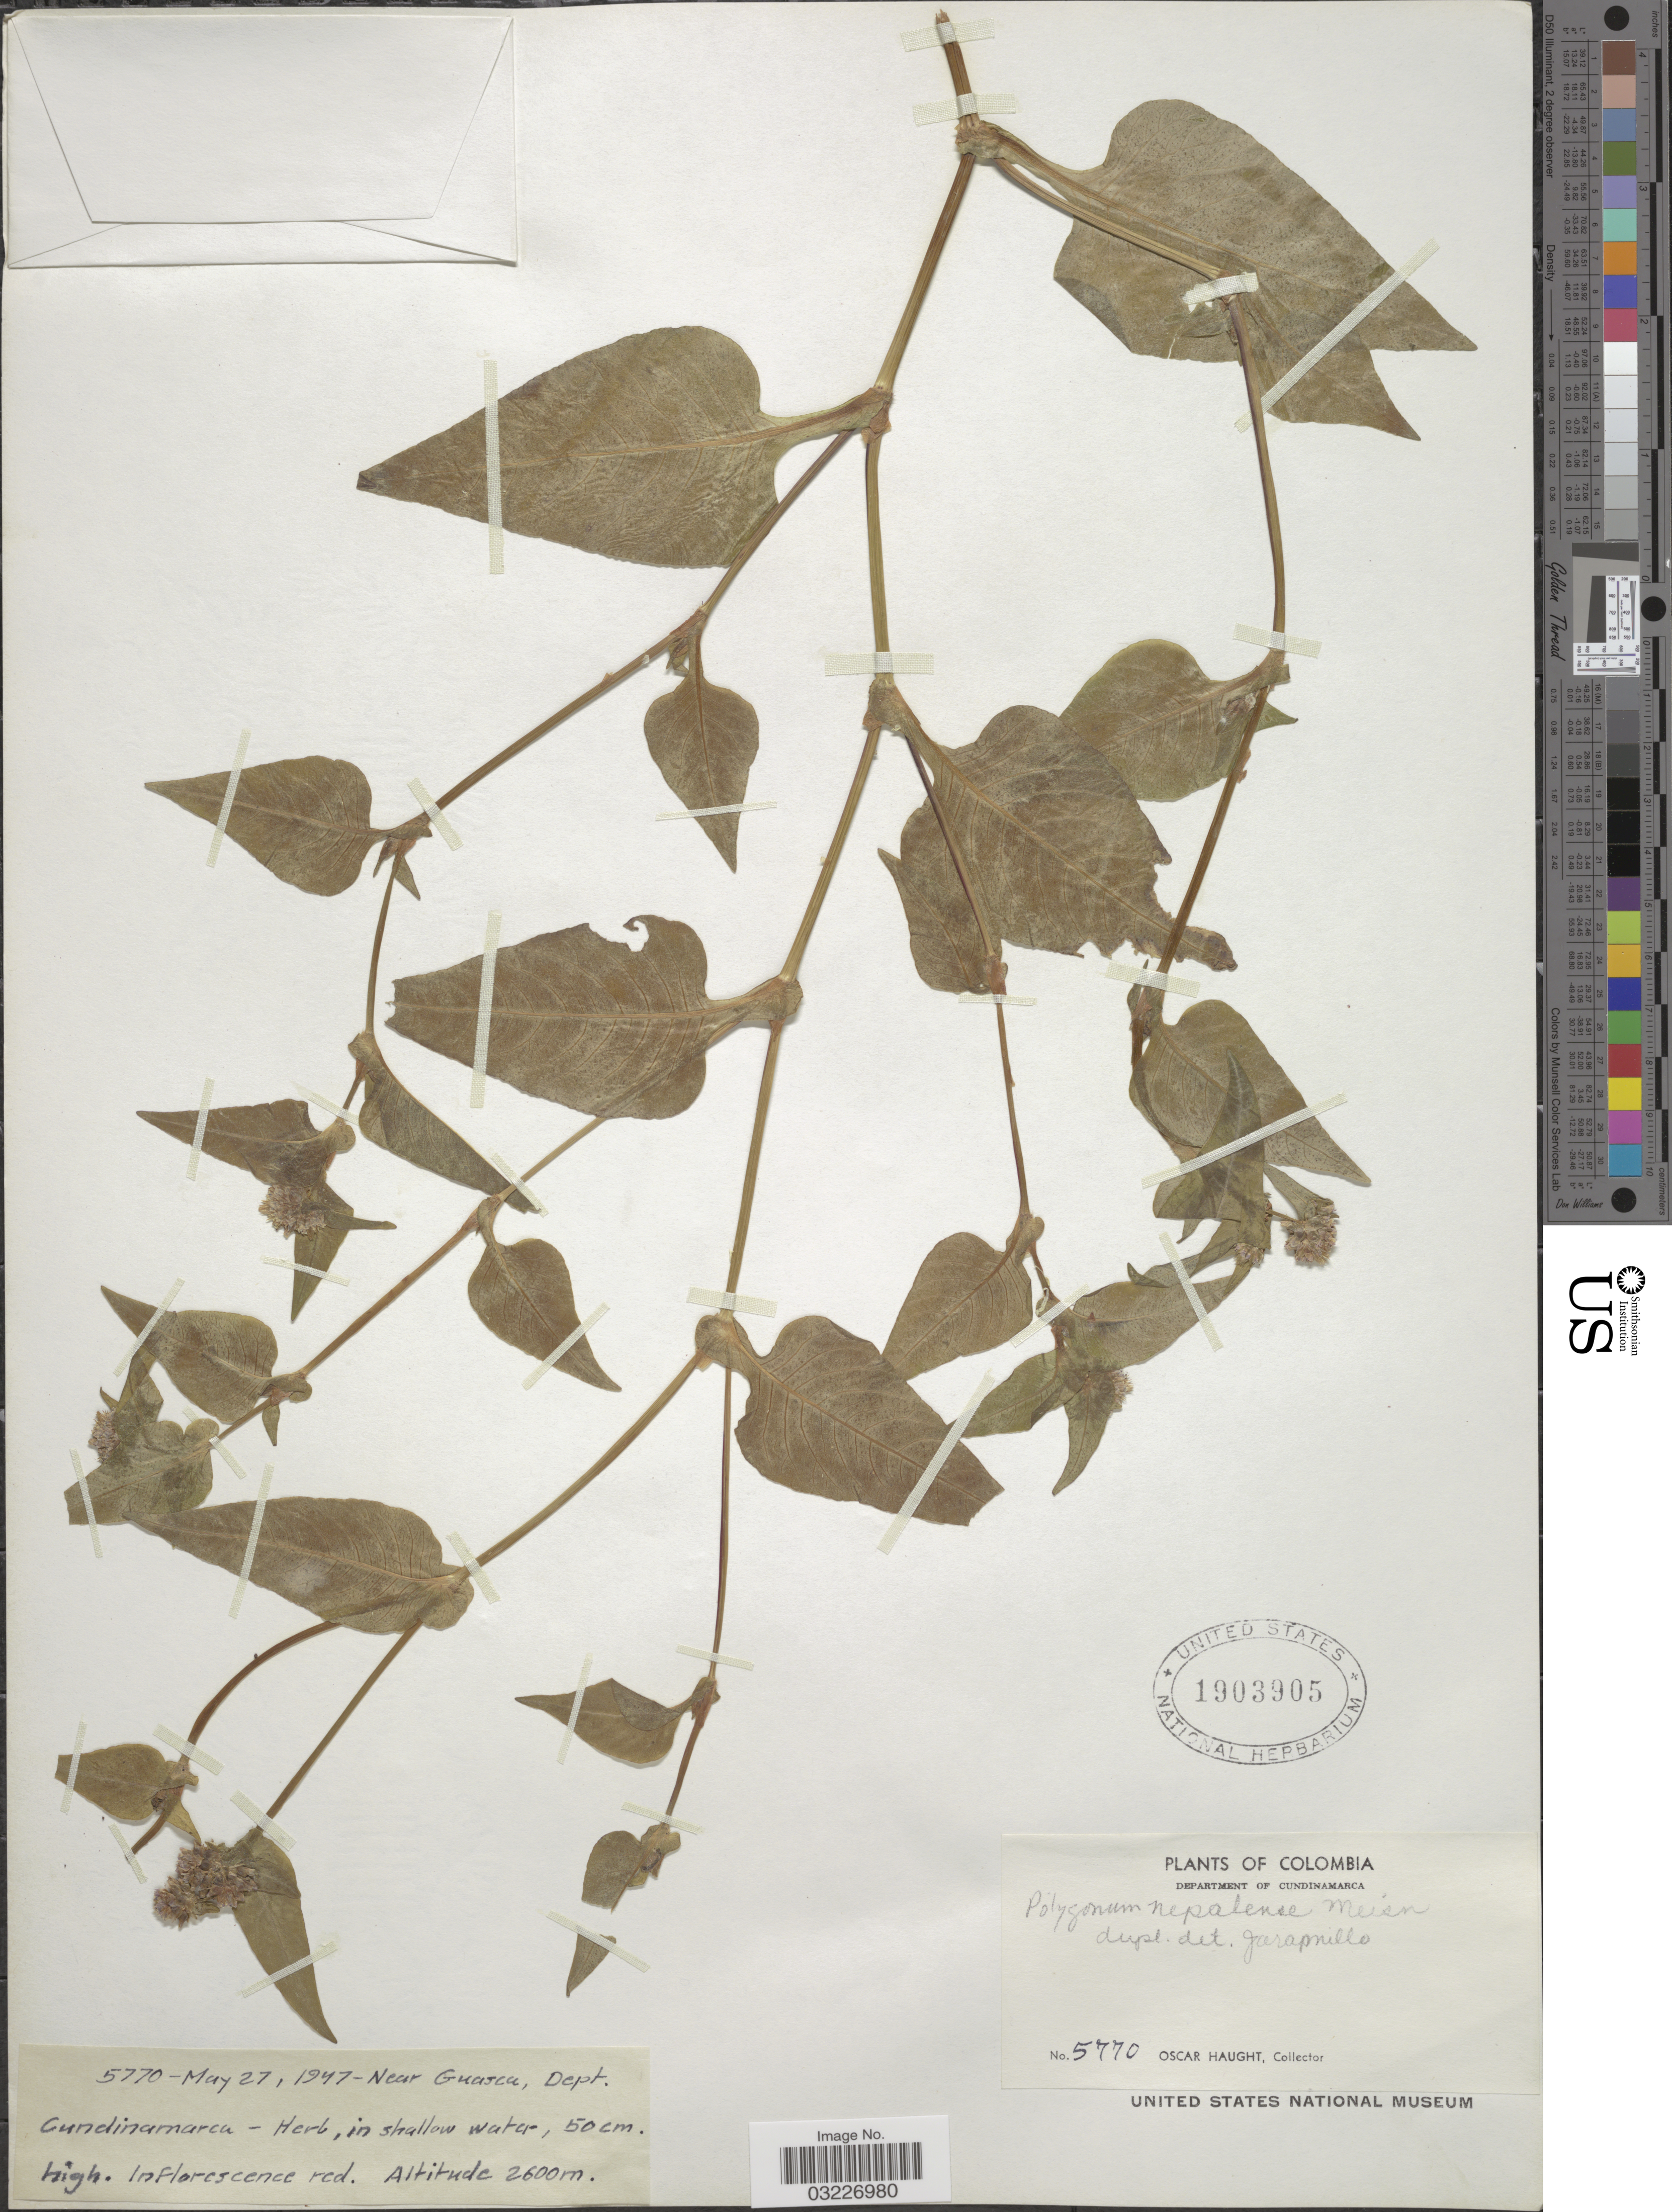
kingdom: Plantae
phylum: Tracheophyta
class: Magnoliopsida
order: Caryophyllales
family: Polygonaceae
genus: Polygonum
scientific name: Polygonum nepalense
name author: Meisn.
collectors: O. L. Haught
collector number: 5770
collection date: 1947-05-27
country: Colombia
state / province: Cundinamarca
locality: Department of Cundinamarca, Near Guasca.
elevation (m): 2600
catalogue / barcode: US 1903905